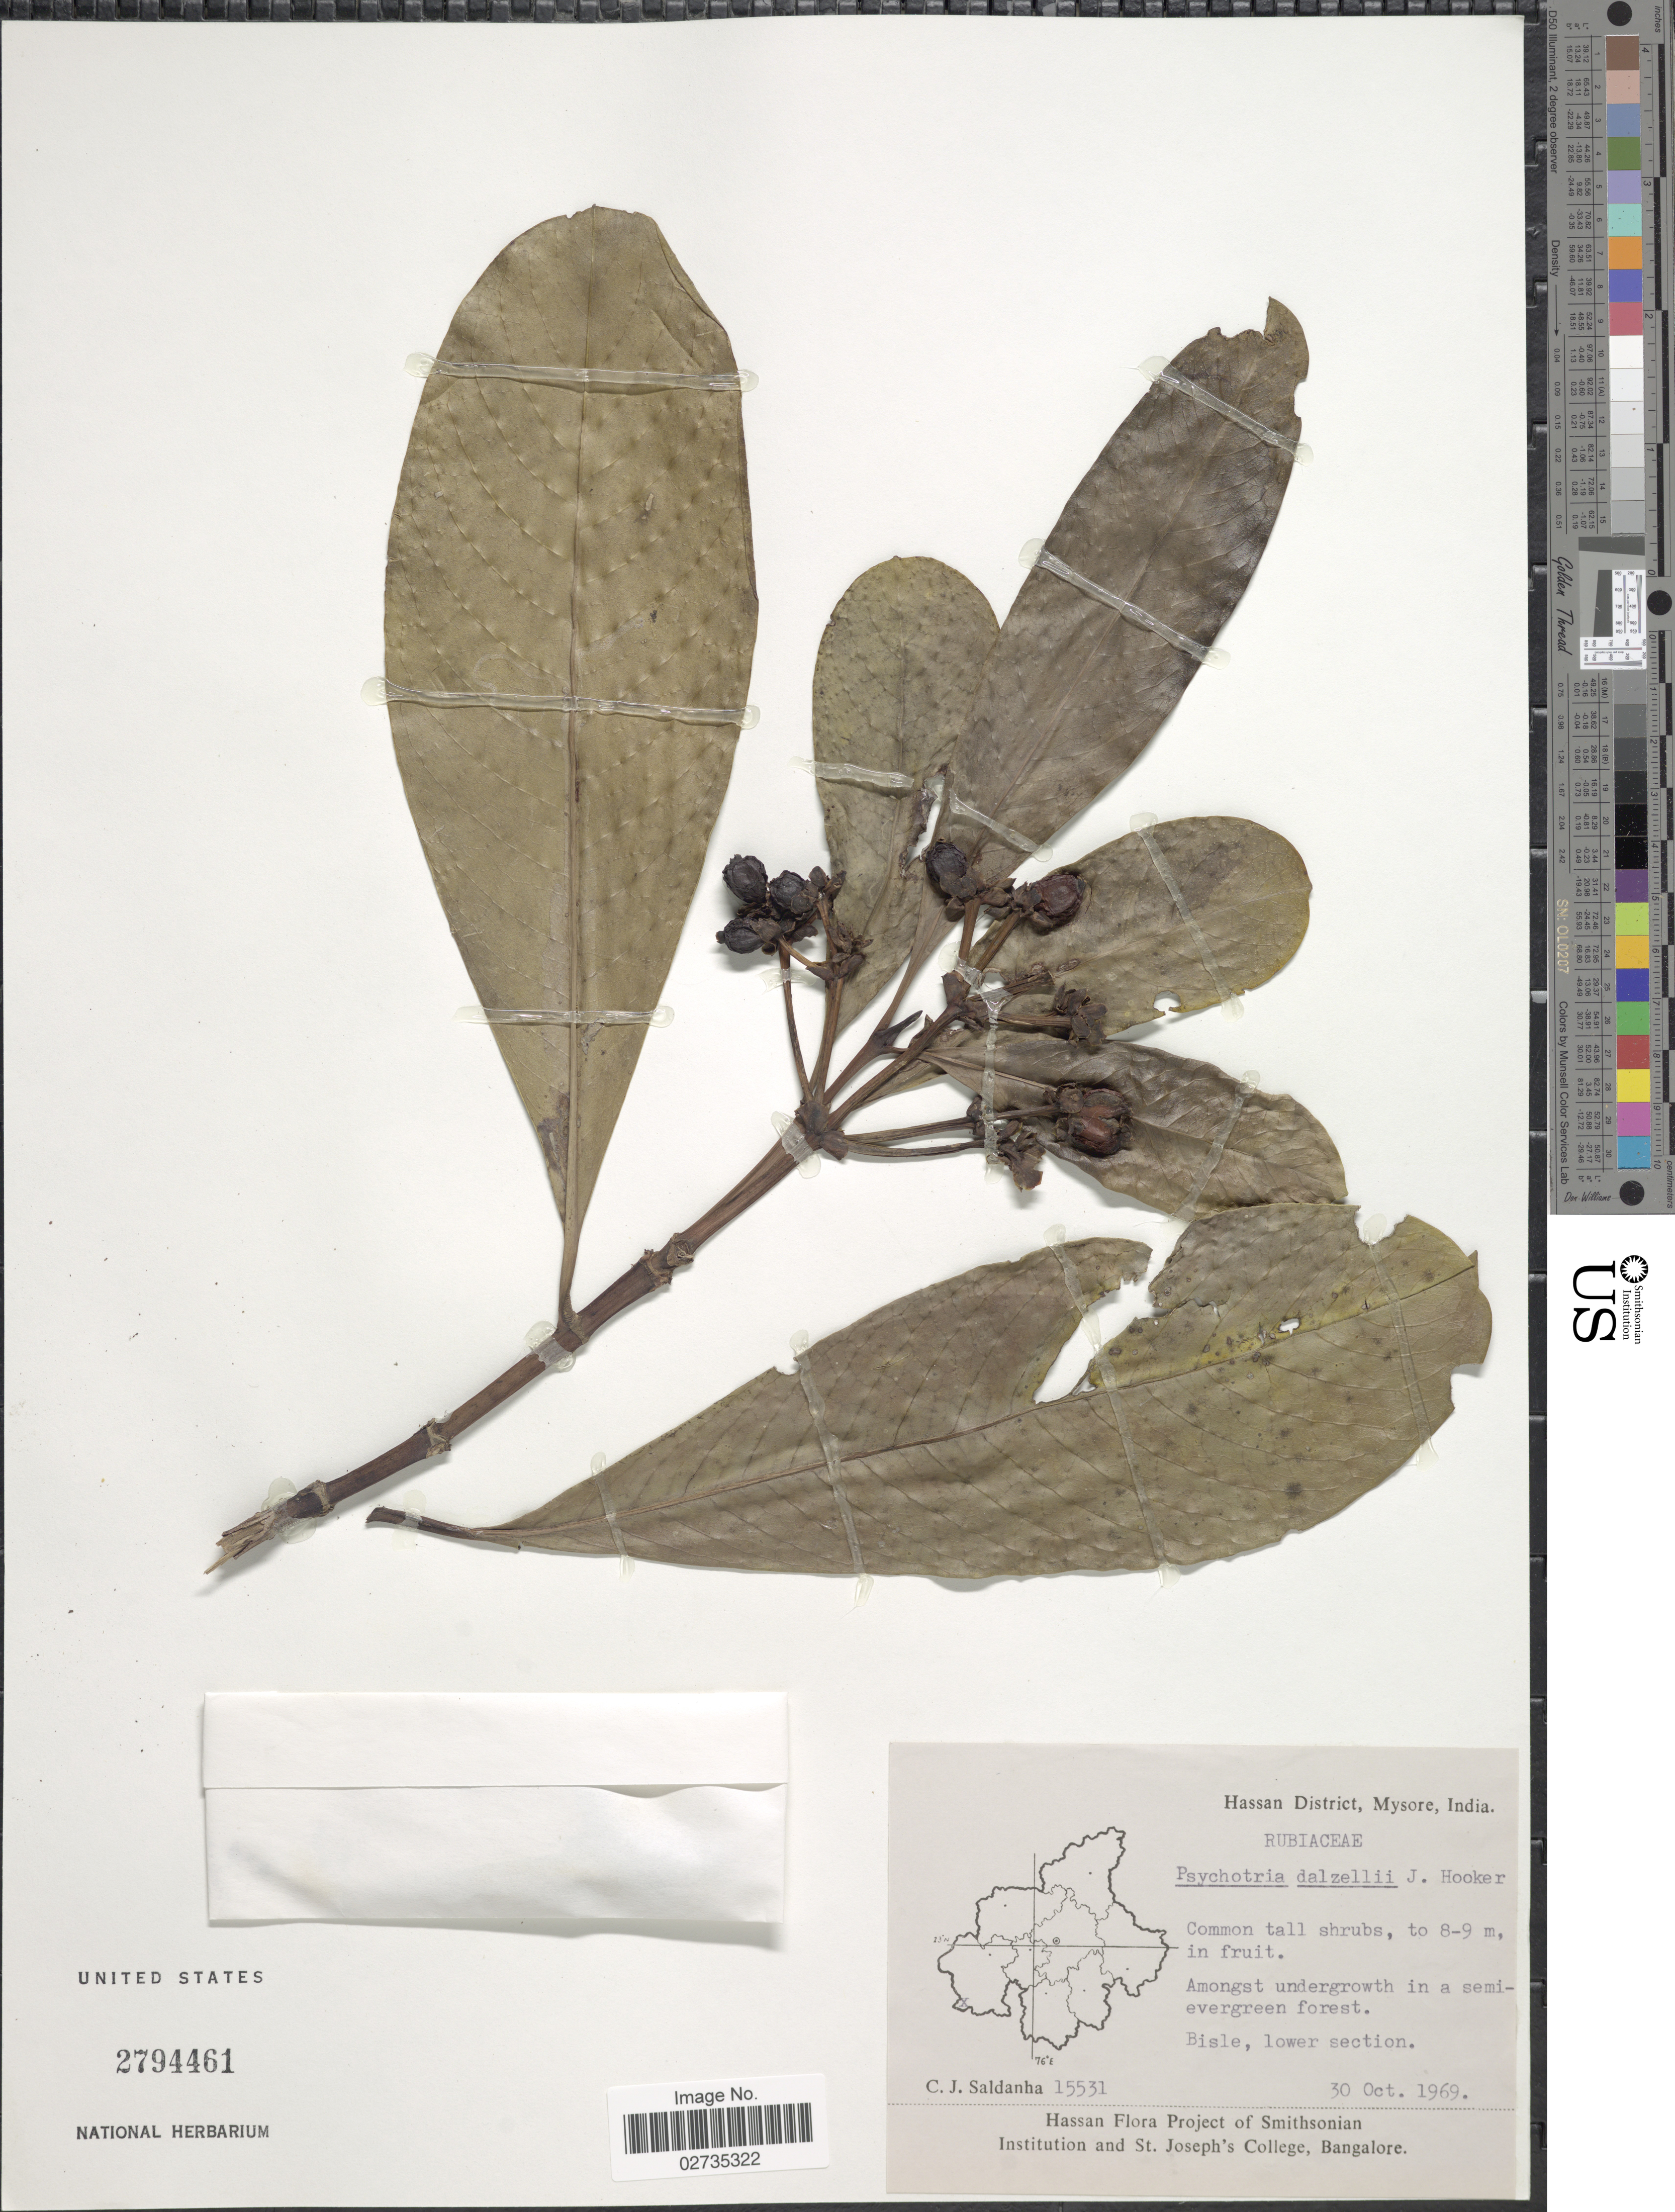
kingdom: Plantae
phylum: Tracheophyta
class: Magnoliopsida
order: Gentianales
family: Rubiaceae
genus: Psychotria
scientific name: Psychotria dalzellii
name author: Hook. f.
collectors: C. J. Saldanha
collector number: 15531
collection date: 1969-10-30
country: India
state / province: Karnataka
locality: Hassan District, Mysore, India, Bisle, lower section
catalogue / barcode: US 2794461